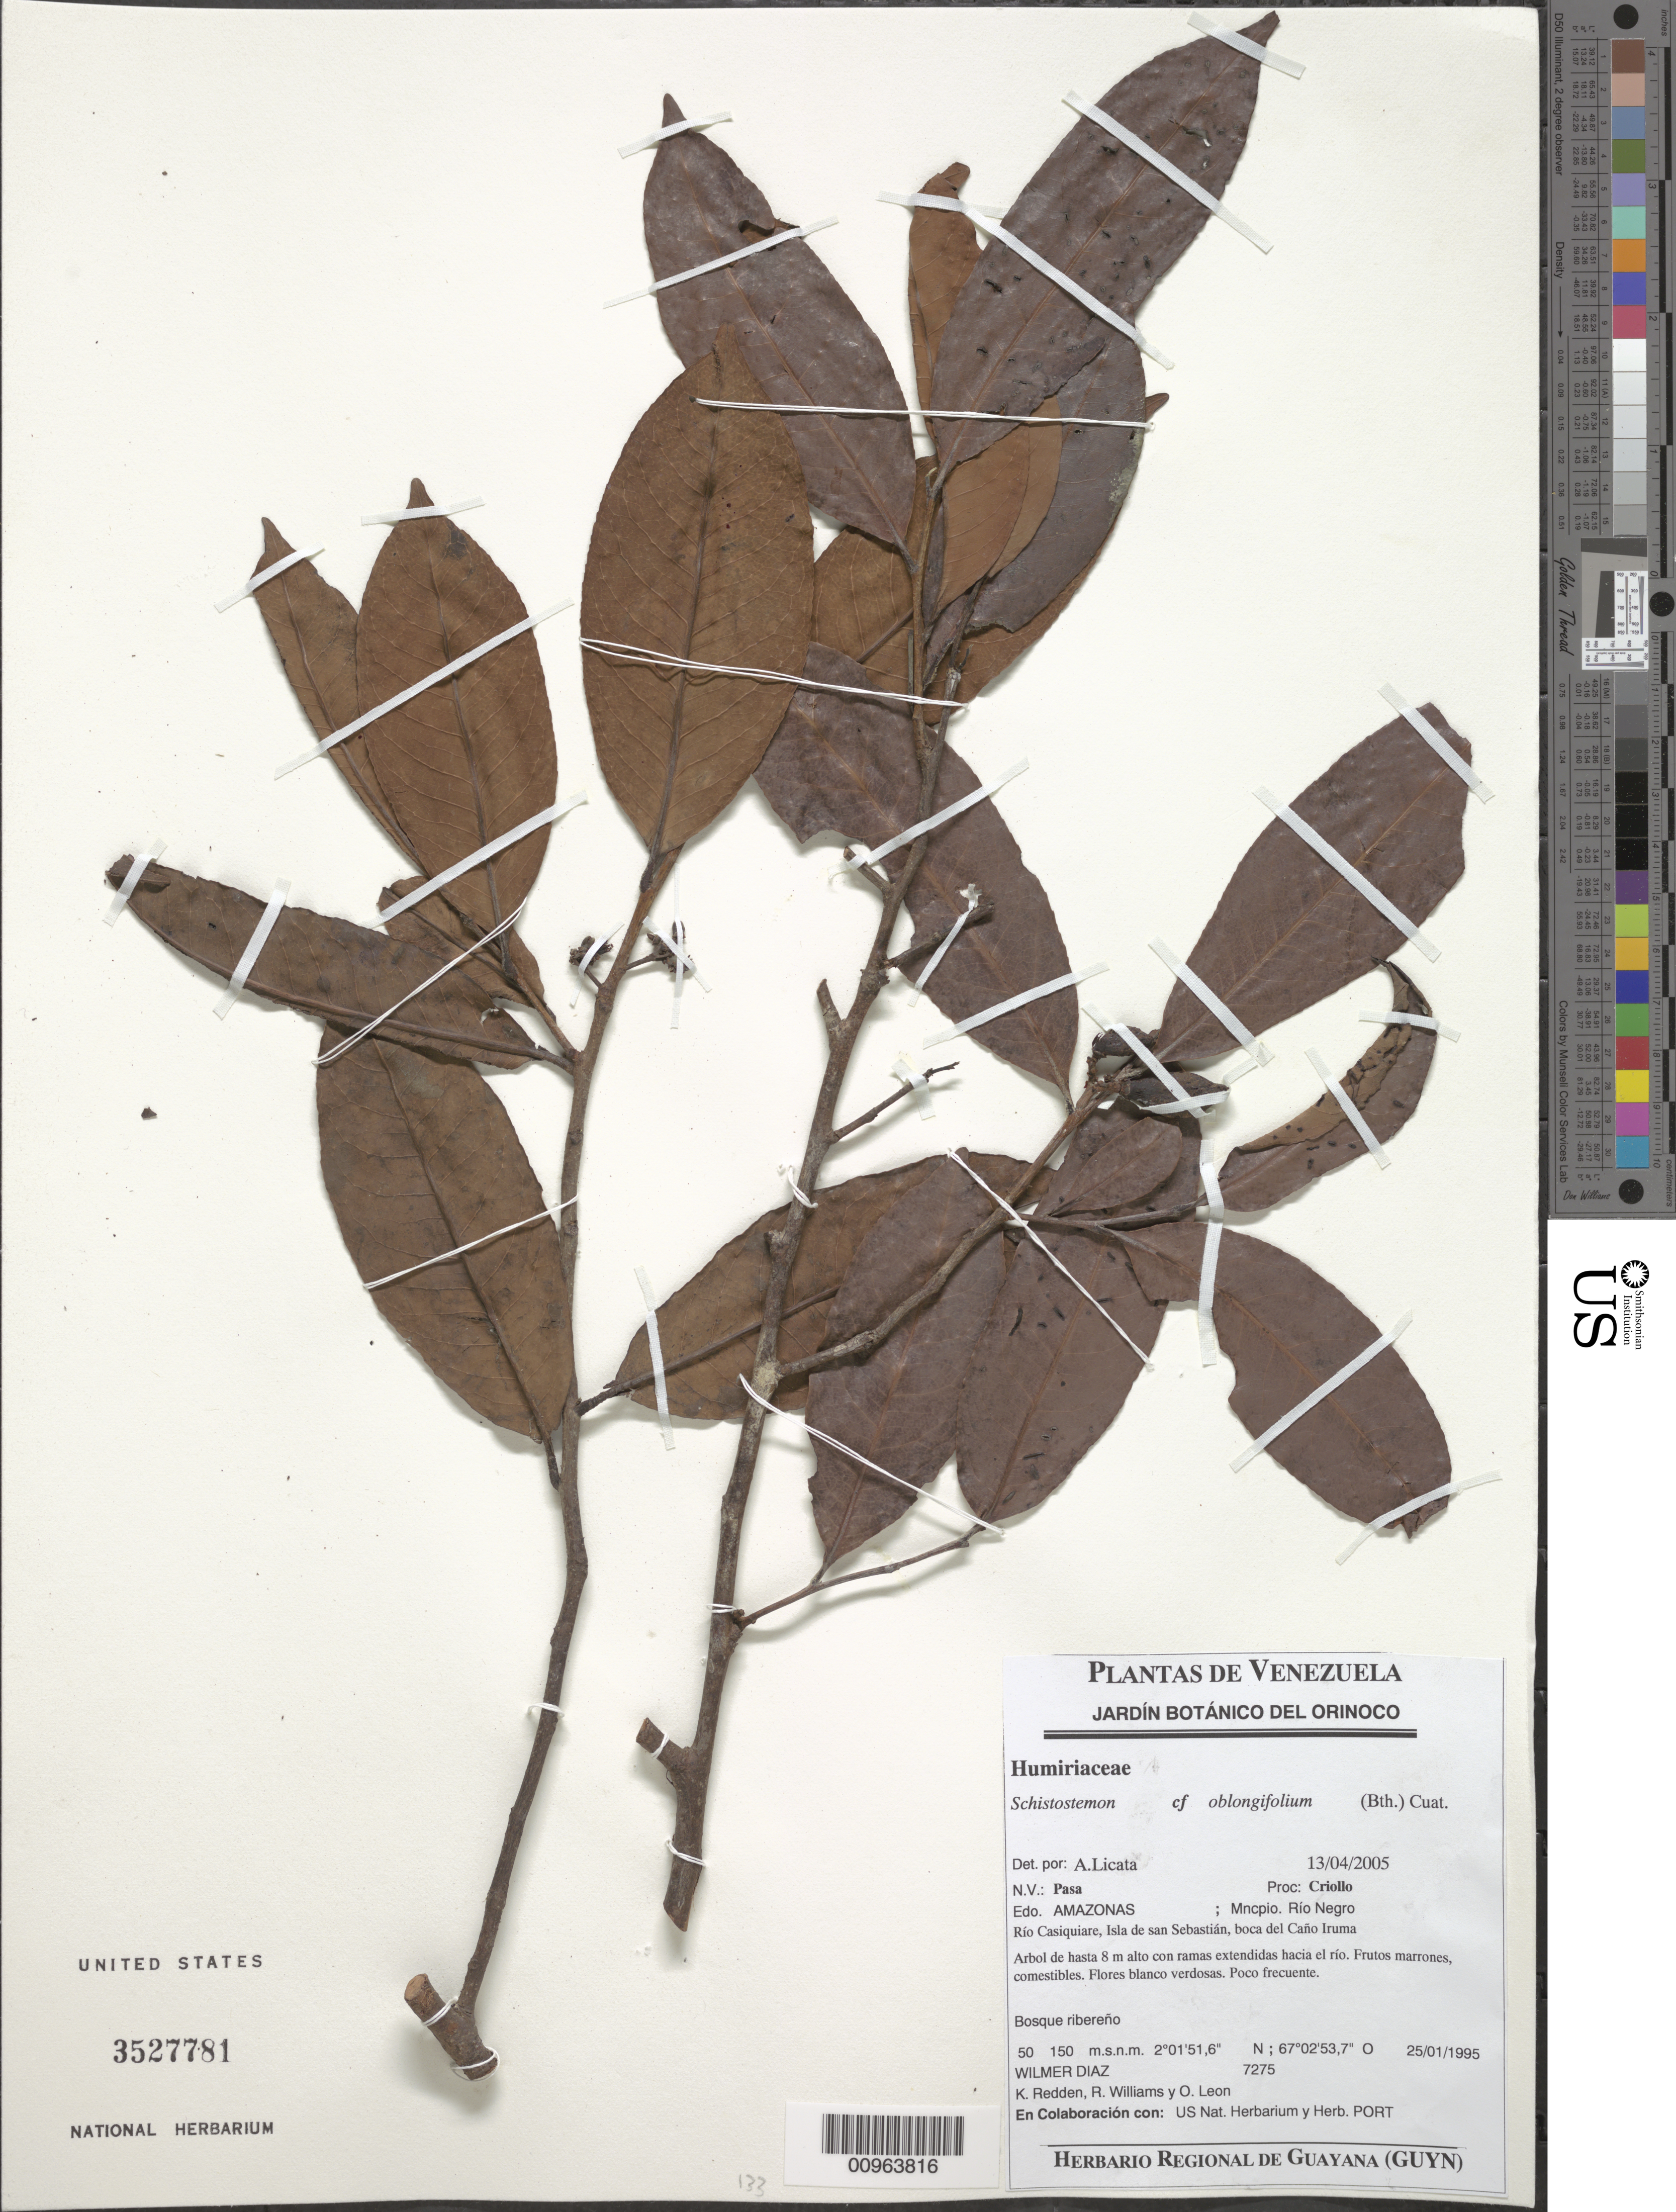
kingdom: Plantae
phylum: Tracheophyta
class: Magnoliopsida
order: Malpighiales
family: Humiriaceae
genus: Schistostemon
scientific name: Schistostemon oblongifolius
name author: (Benth.) Cuatrec.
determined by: Licata, A., (PORT), Univ. Nac. Exp. de los Llanos Ezequiel Zamora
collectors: W. Díaz P., K. M. Redden, R. Williams & O. León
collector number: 7275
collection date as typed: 25-Jan-05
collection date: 2005-01-25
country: Venezuela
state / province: Amazonas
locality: Mun. Río Negro, Río Casiquaire, Isla de San Sebastián, boca del Caño Iruma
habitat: Bosque ribereno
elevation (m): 50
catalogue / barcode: US 3527781